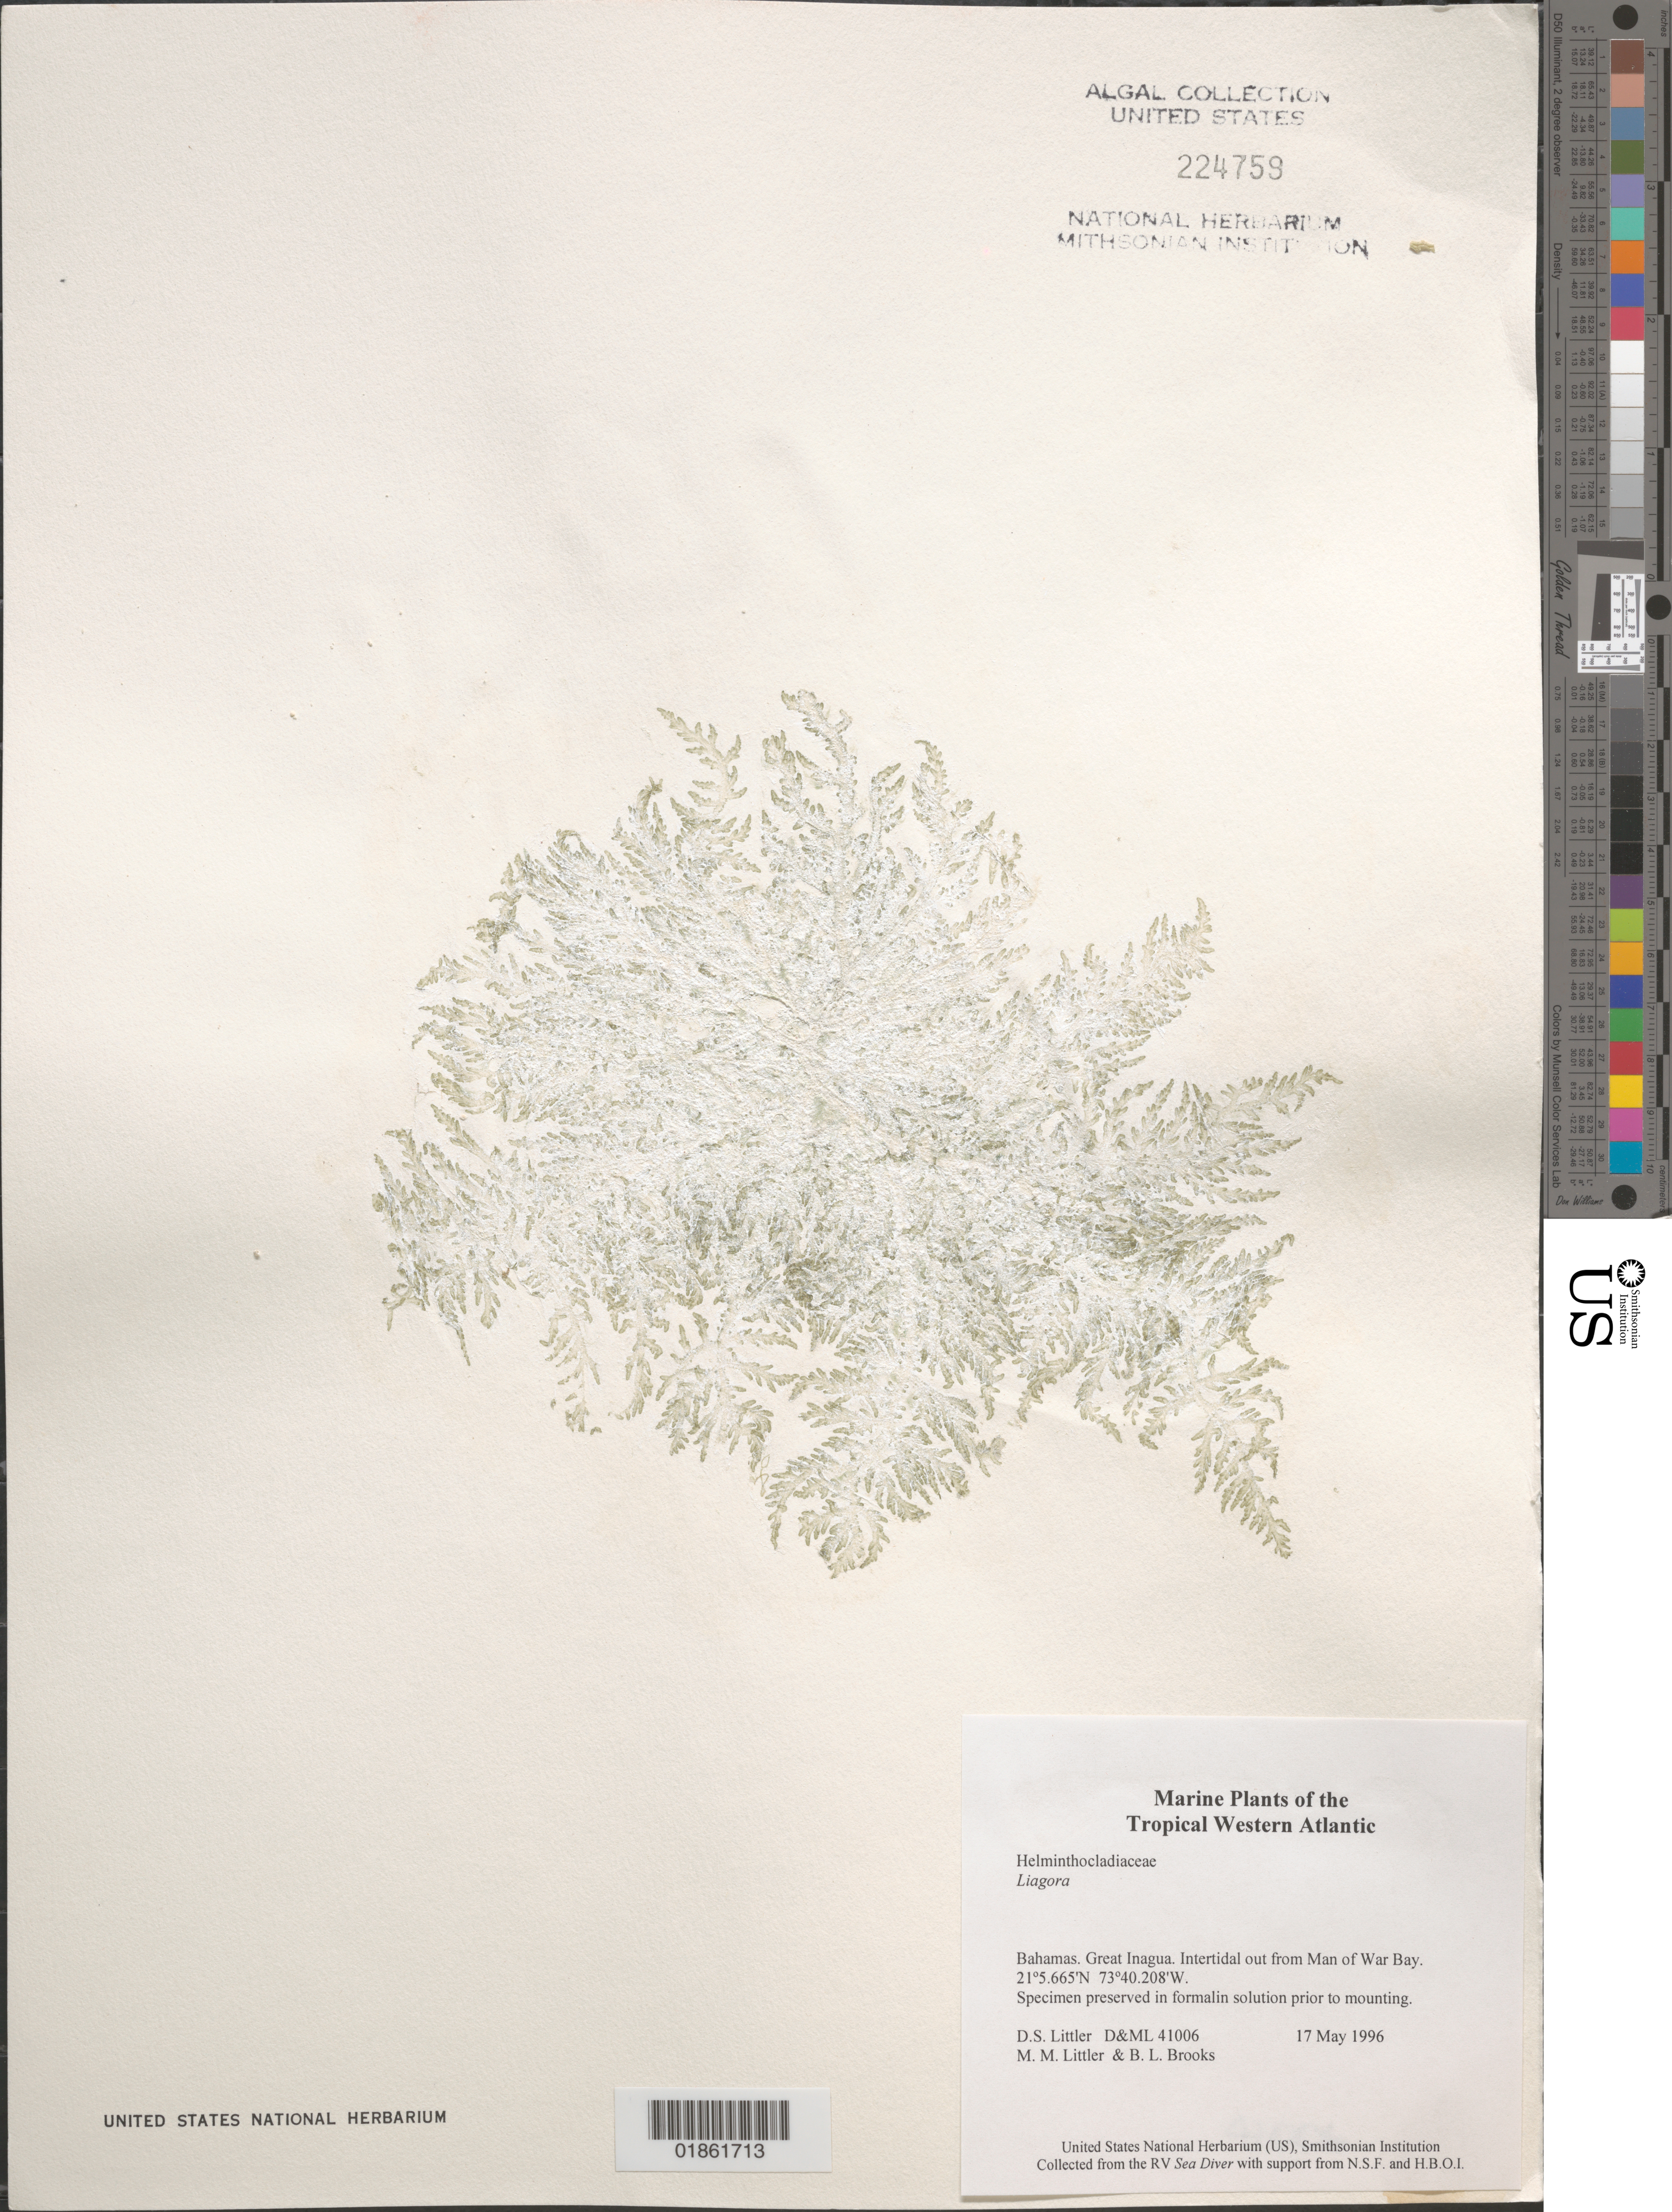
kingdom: Plantae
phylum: Rhodophyta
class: Florideophyceae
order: Nemaliales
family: Liagoraceae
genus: Liagora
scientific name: Liagora sp.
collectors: D. S. Littler & M. M. Littler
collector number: D&ML 41006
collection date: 1996-05-17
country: Bahamas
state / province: Inagua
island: Great Inagua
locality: Great Inagua I. Man-of-War Bay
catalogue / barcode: US 224759